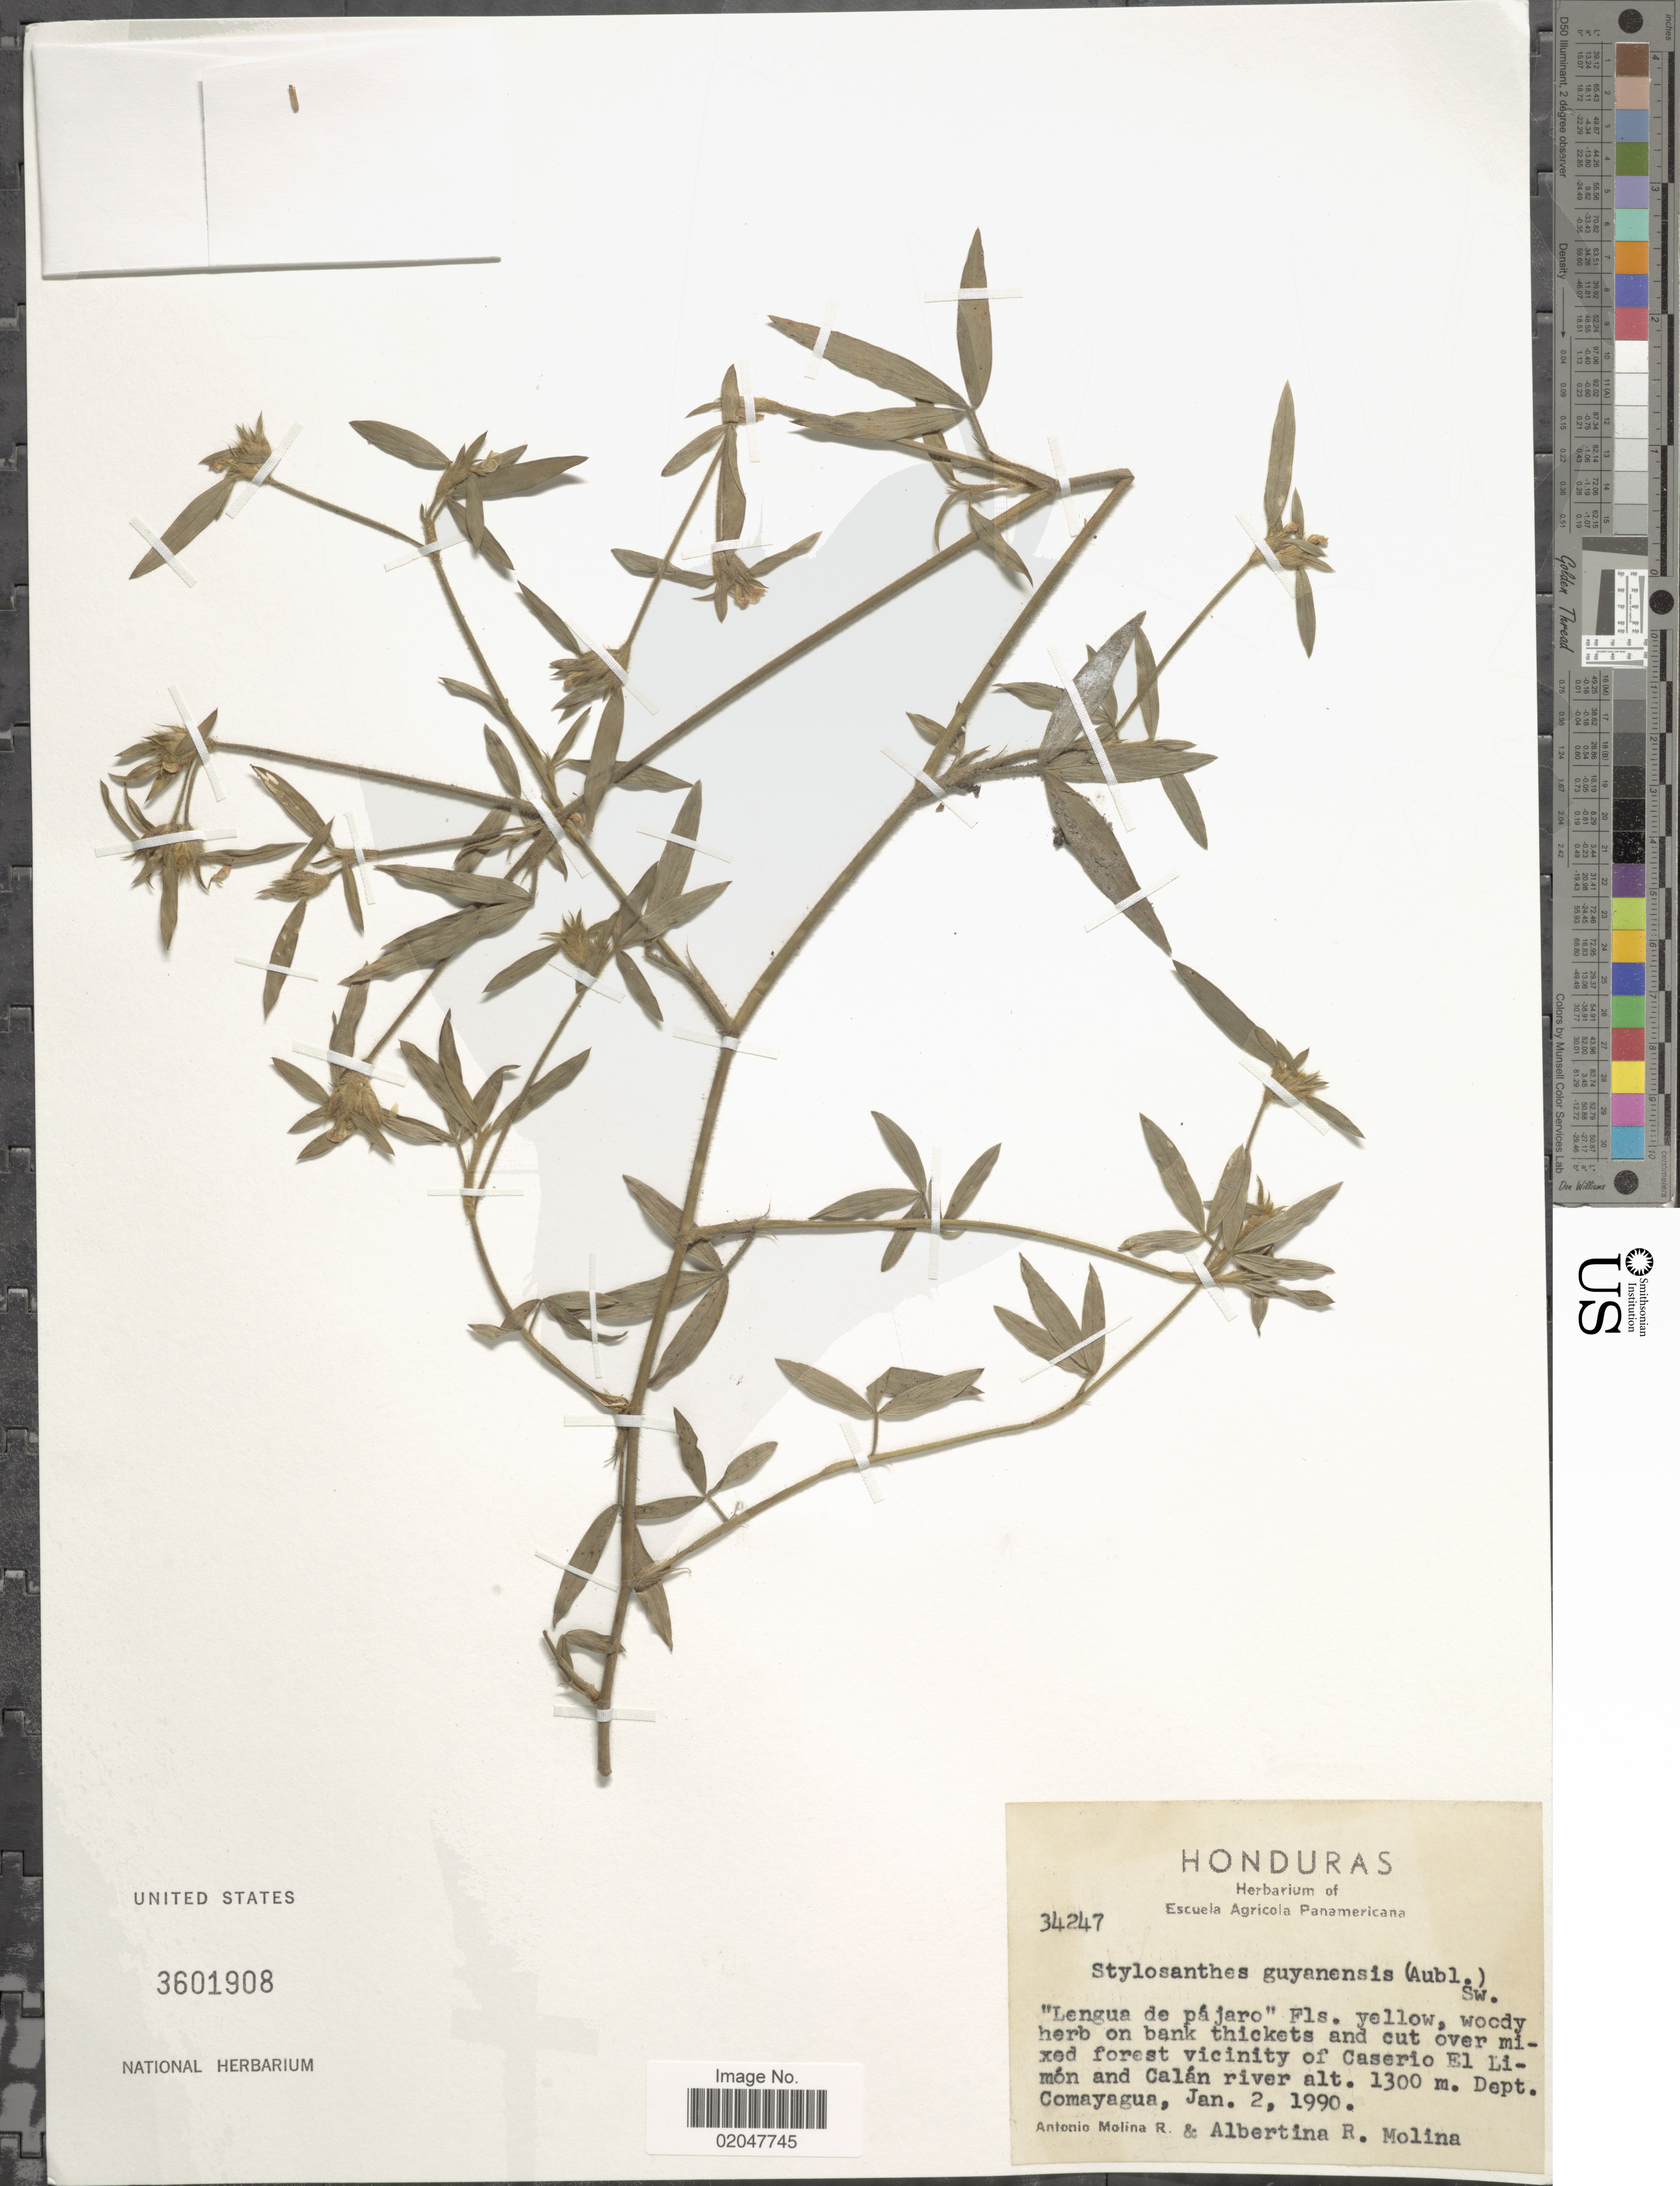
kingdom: Plantae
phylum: Tracheophyta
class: Magnoliopsida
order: Fabales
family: Fabaceae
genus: Stylosanthes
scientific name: Stylosanthes guianensis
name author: (Aubl.) Sw.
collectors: A. Molina R. & A. R. Molina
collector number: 34247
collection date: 1990-01-02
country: Honduras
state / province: Comayagua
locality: Mixed forest vicinity of Caserio El Limon and Calan river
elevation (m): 1300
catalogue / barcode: US 3601908